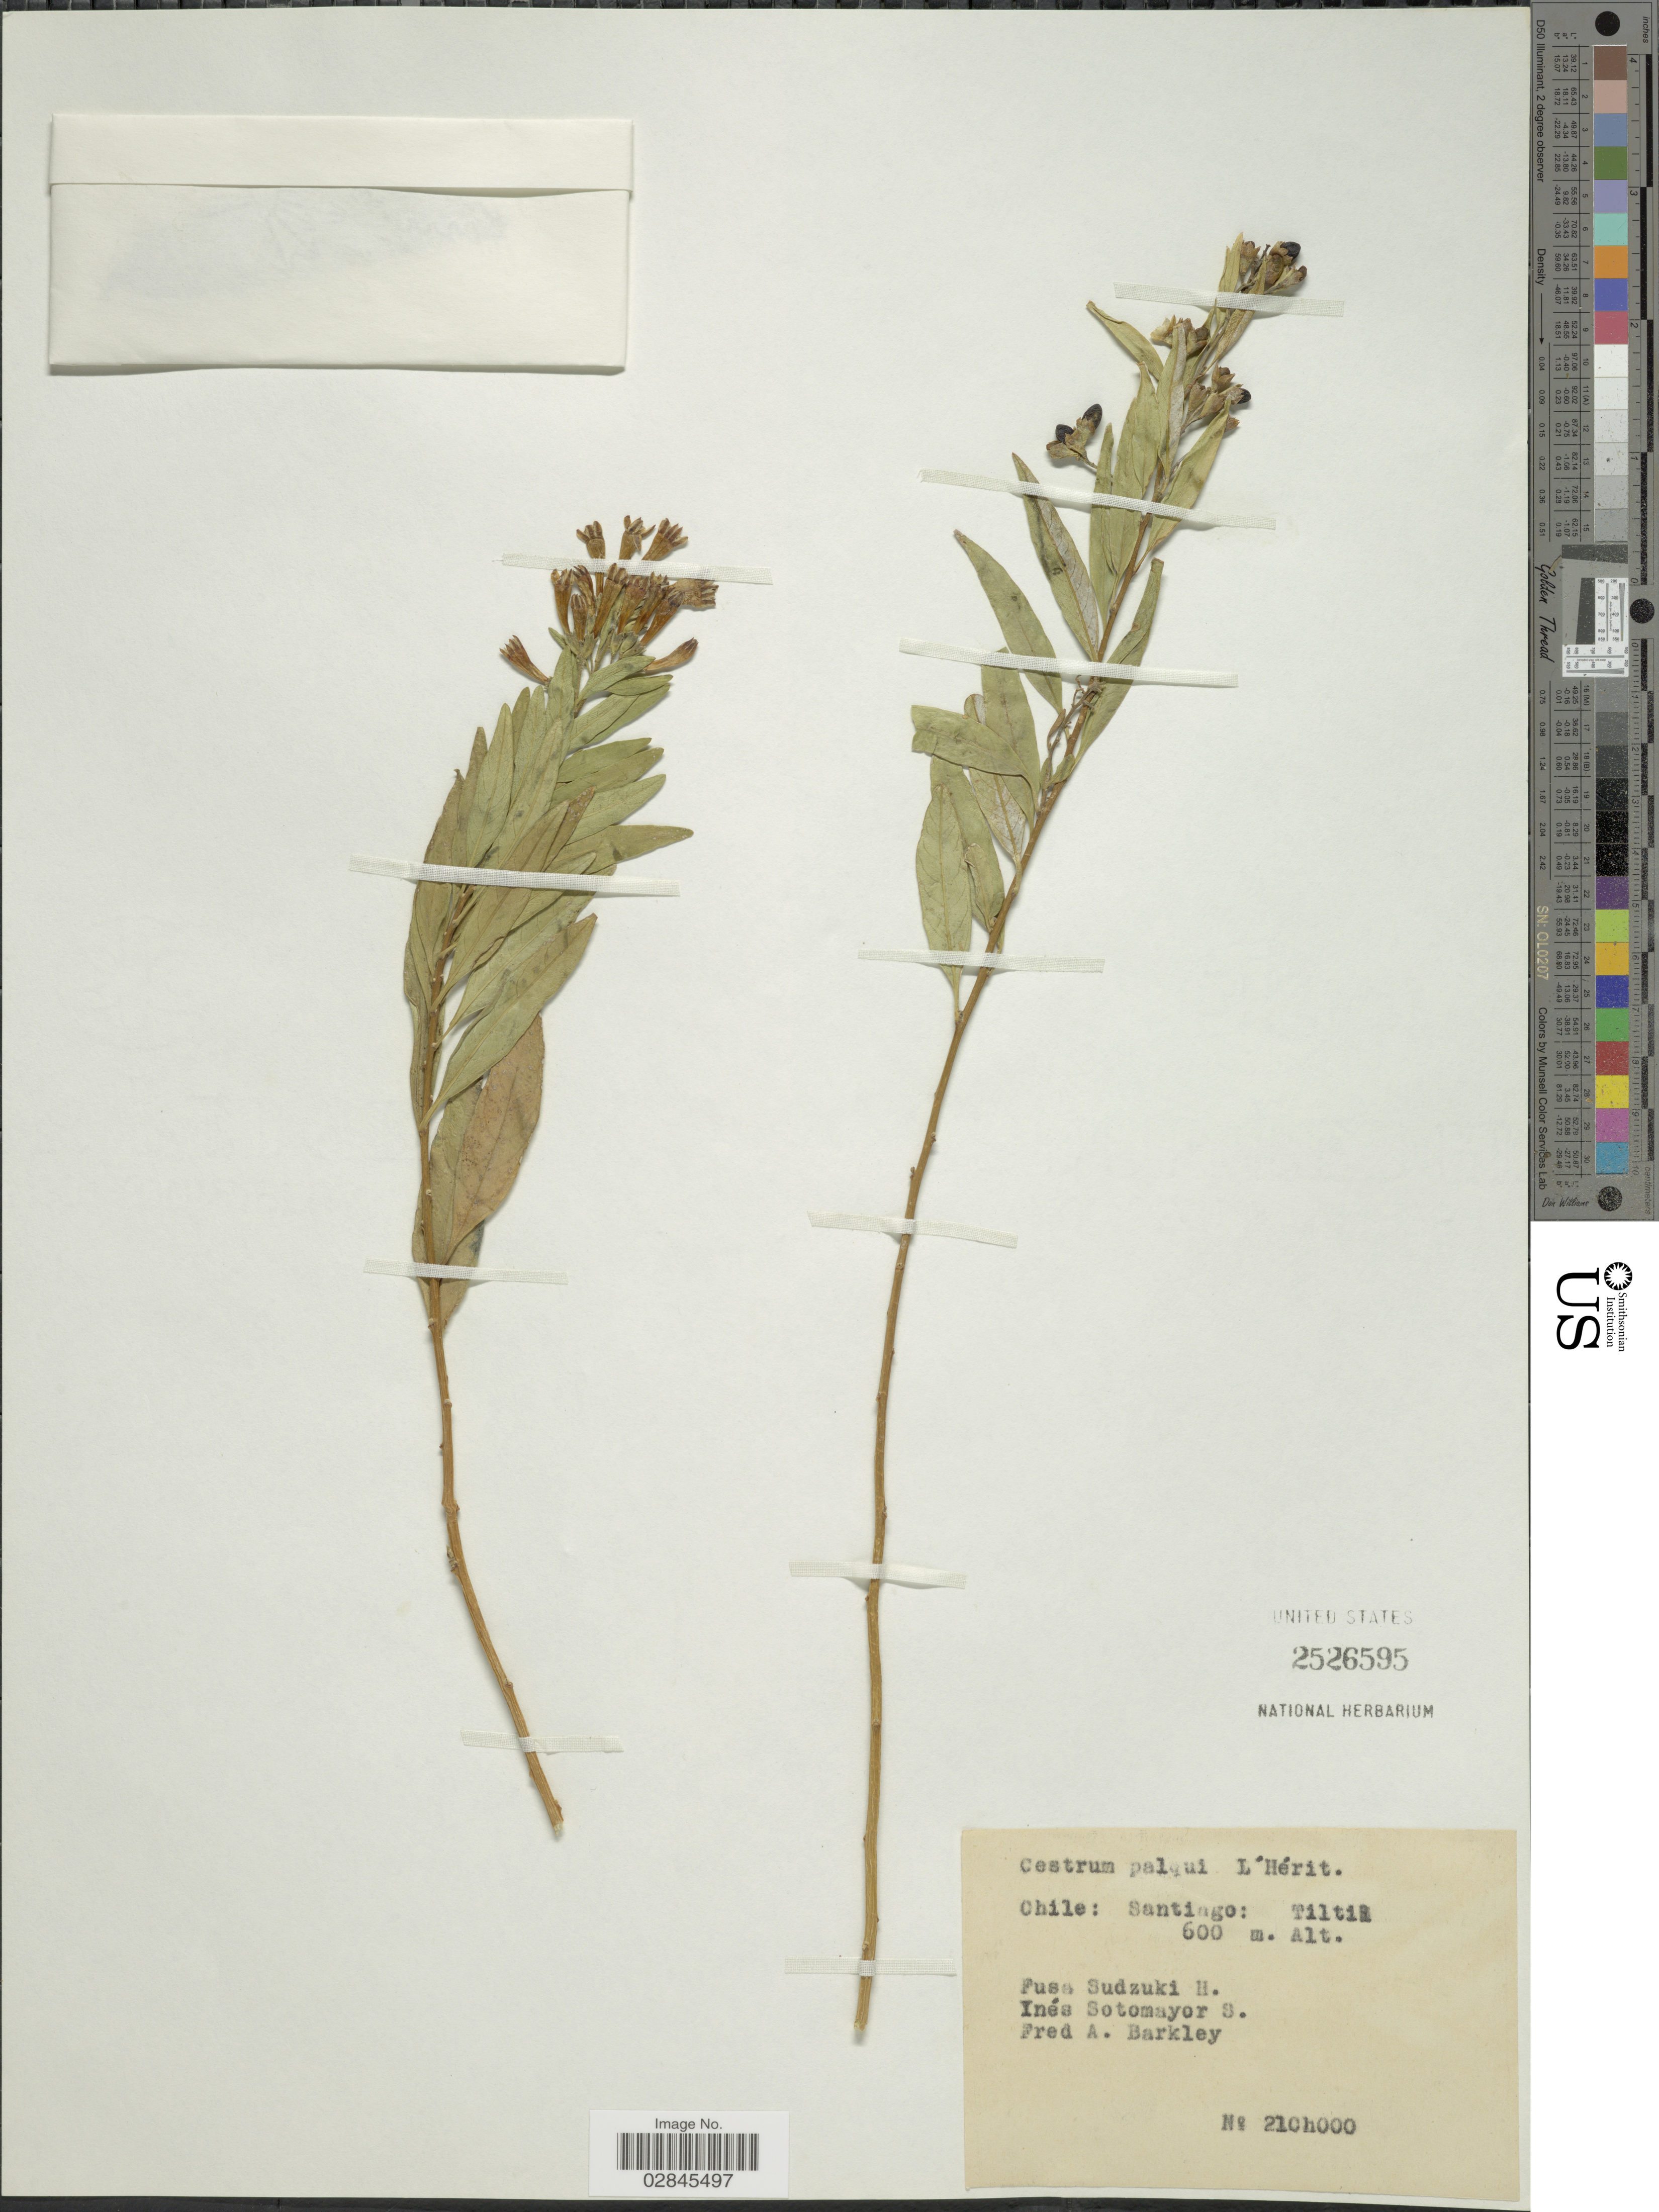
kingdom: Plantae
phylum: Tracheophyta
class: Magnoliopsida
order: Solanales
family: Solanaceae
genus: Cestrum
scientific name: Cestrum parqui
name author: L'Hér.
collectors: H. Sudzuki, I. Sotomayor S. & F. A. Barkley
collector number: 21Ch000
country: Chile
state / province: Región Metropolitana (RM)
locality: Santiago: Tiltil.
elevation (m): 600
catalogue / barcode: US 2526595